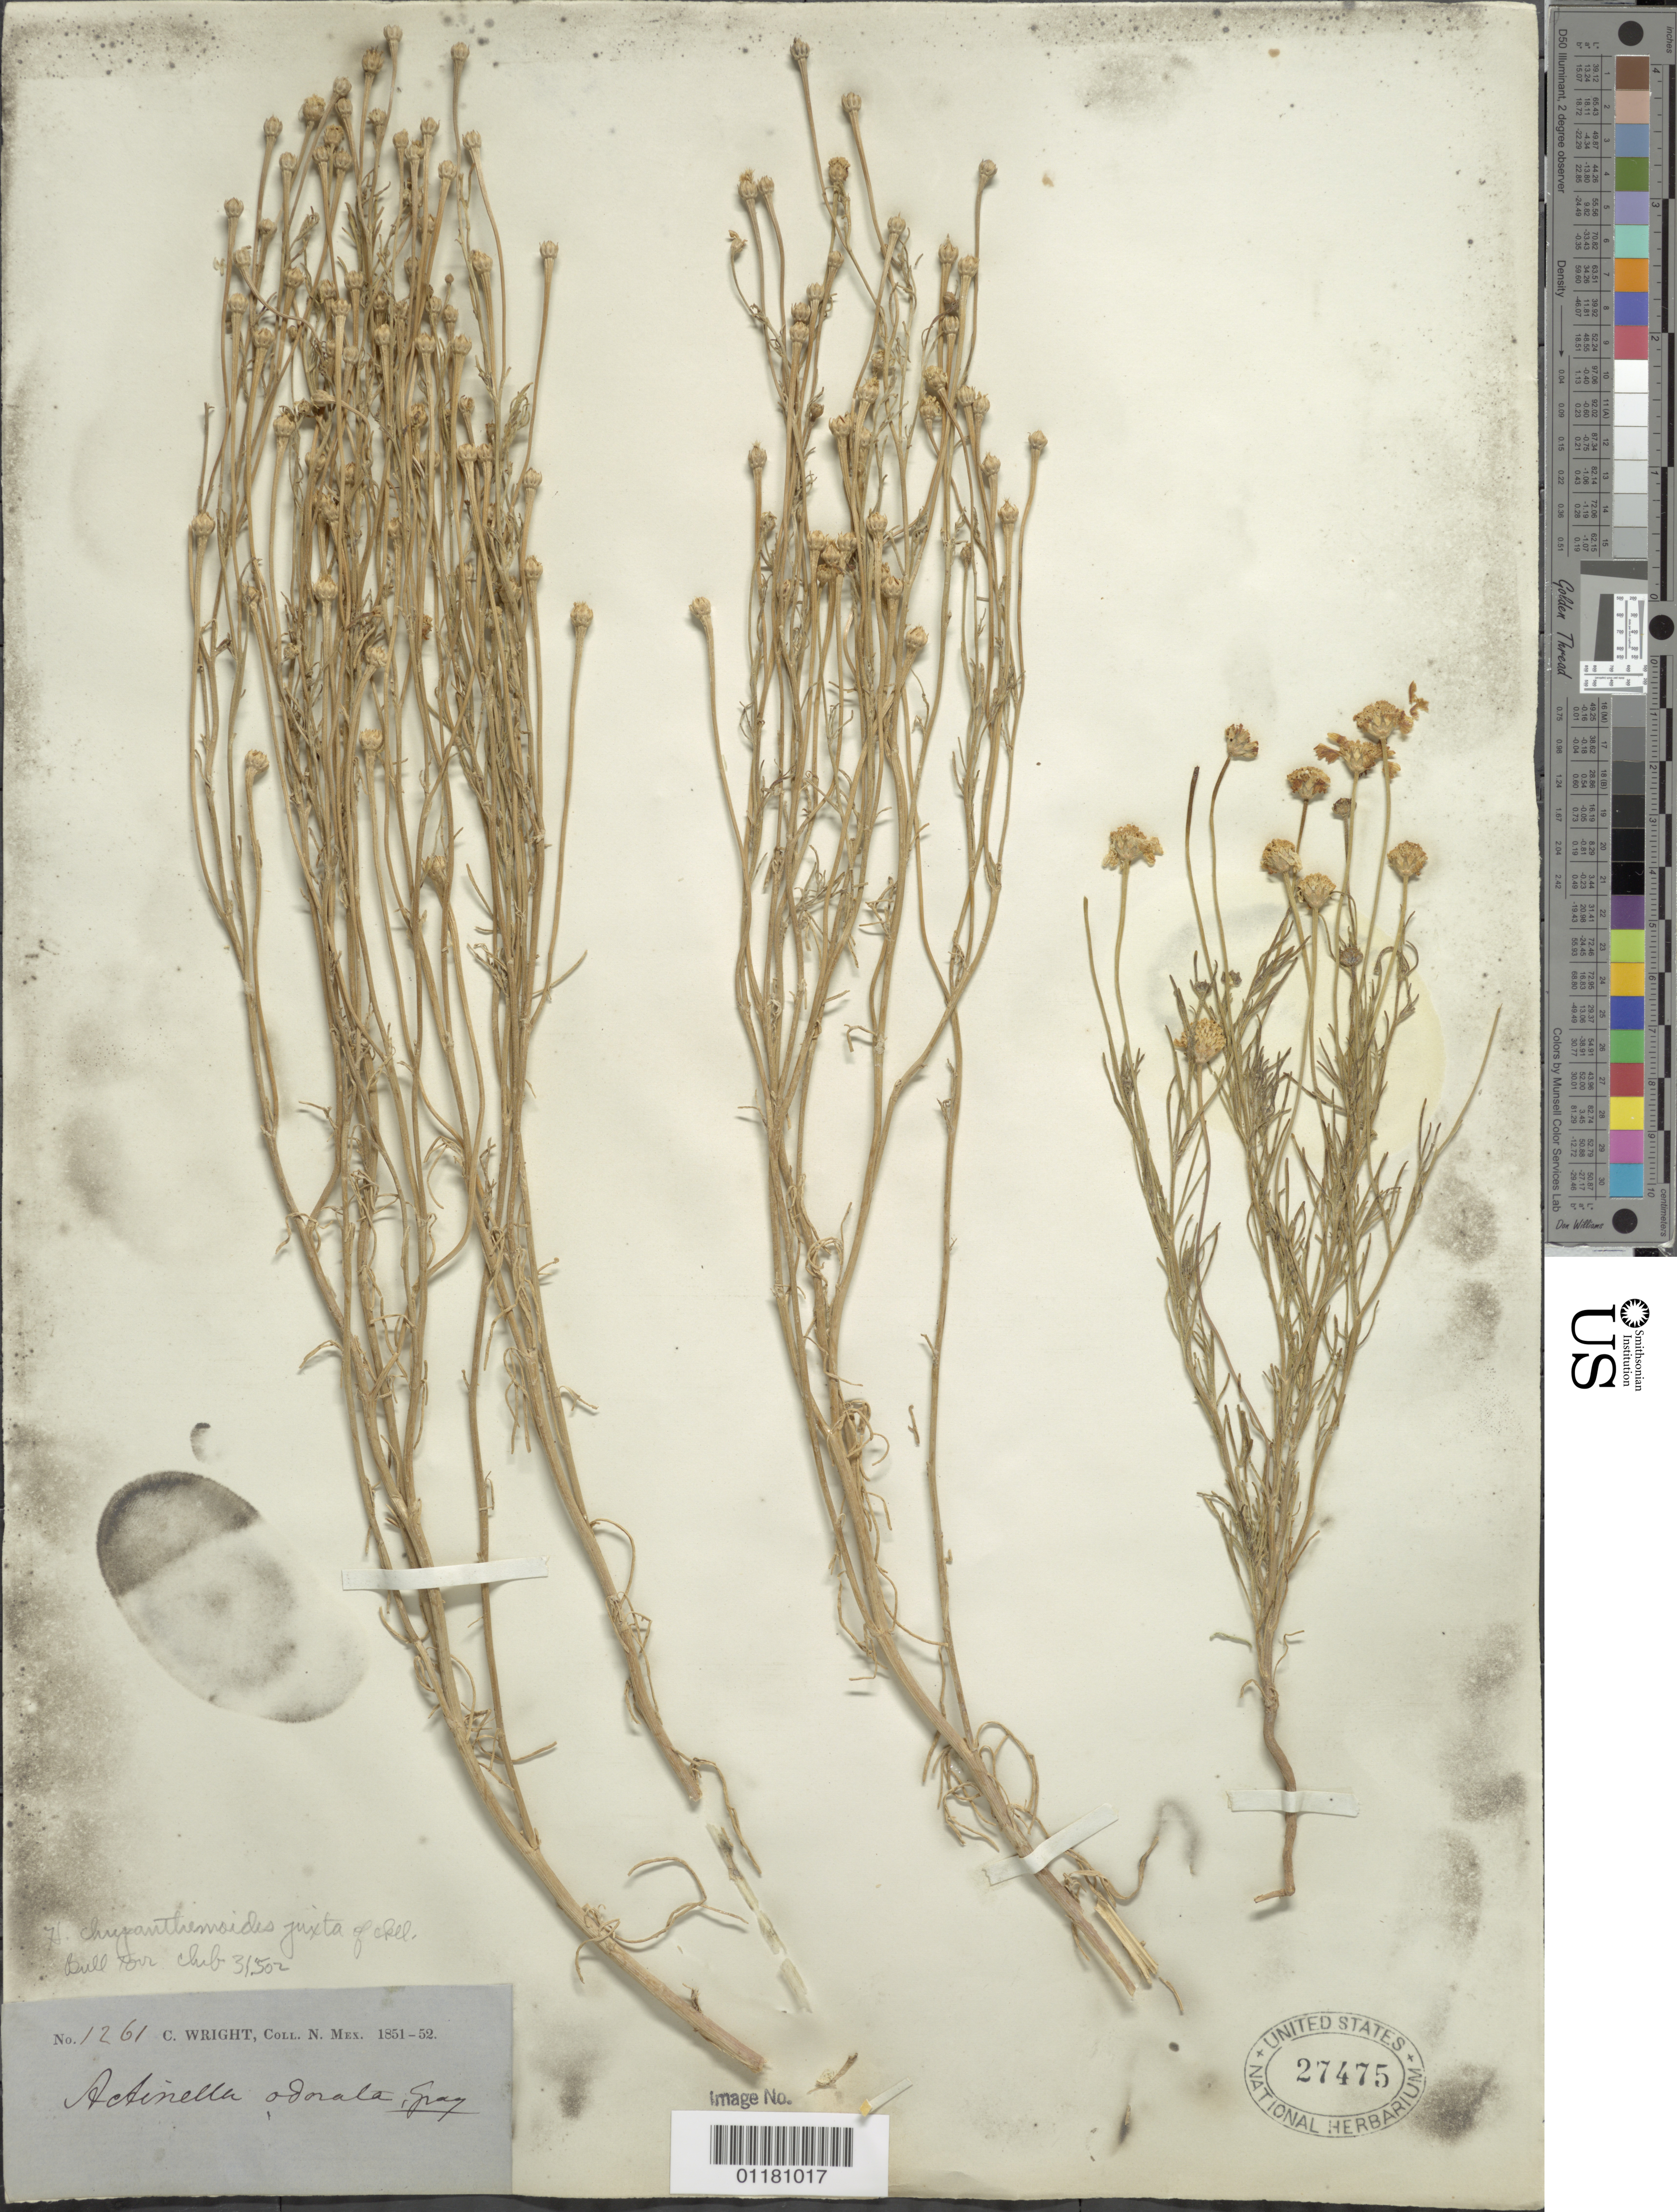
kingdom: Plantae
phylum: Tracheophyta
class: Magnoliopsida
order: Asterales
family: Asteraceae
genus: Hymenoxys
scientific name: Hymenoxys odorata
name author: DC.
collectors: C. Wright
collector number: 1261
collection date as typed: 1851 to -- --- 1852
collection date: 1851/1852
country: United States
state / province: New Mexico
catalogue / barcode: US 27475